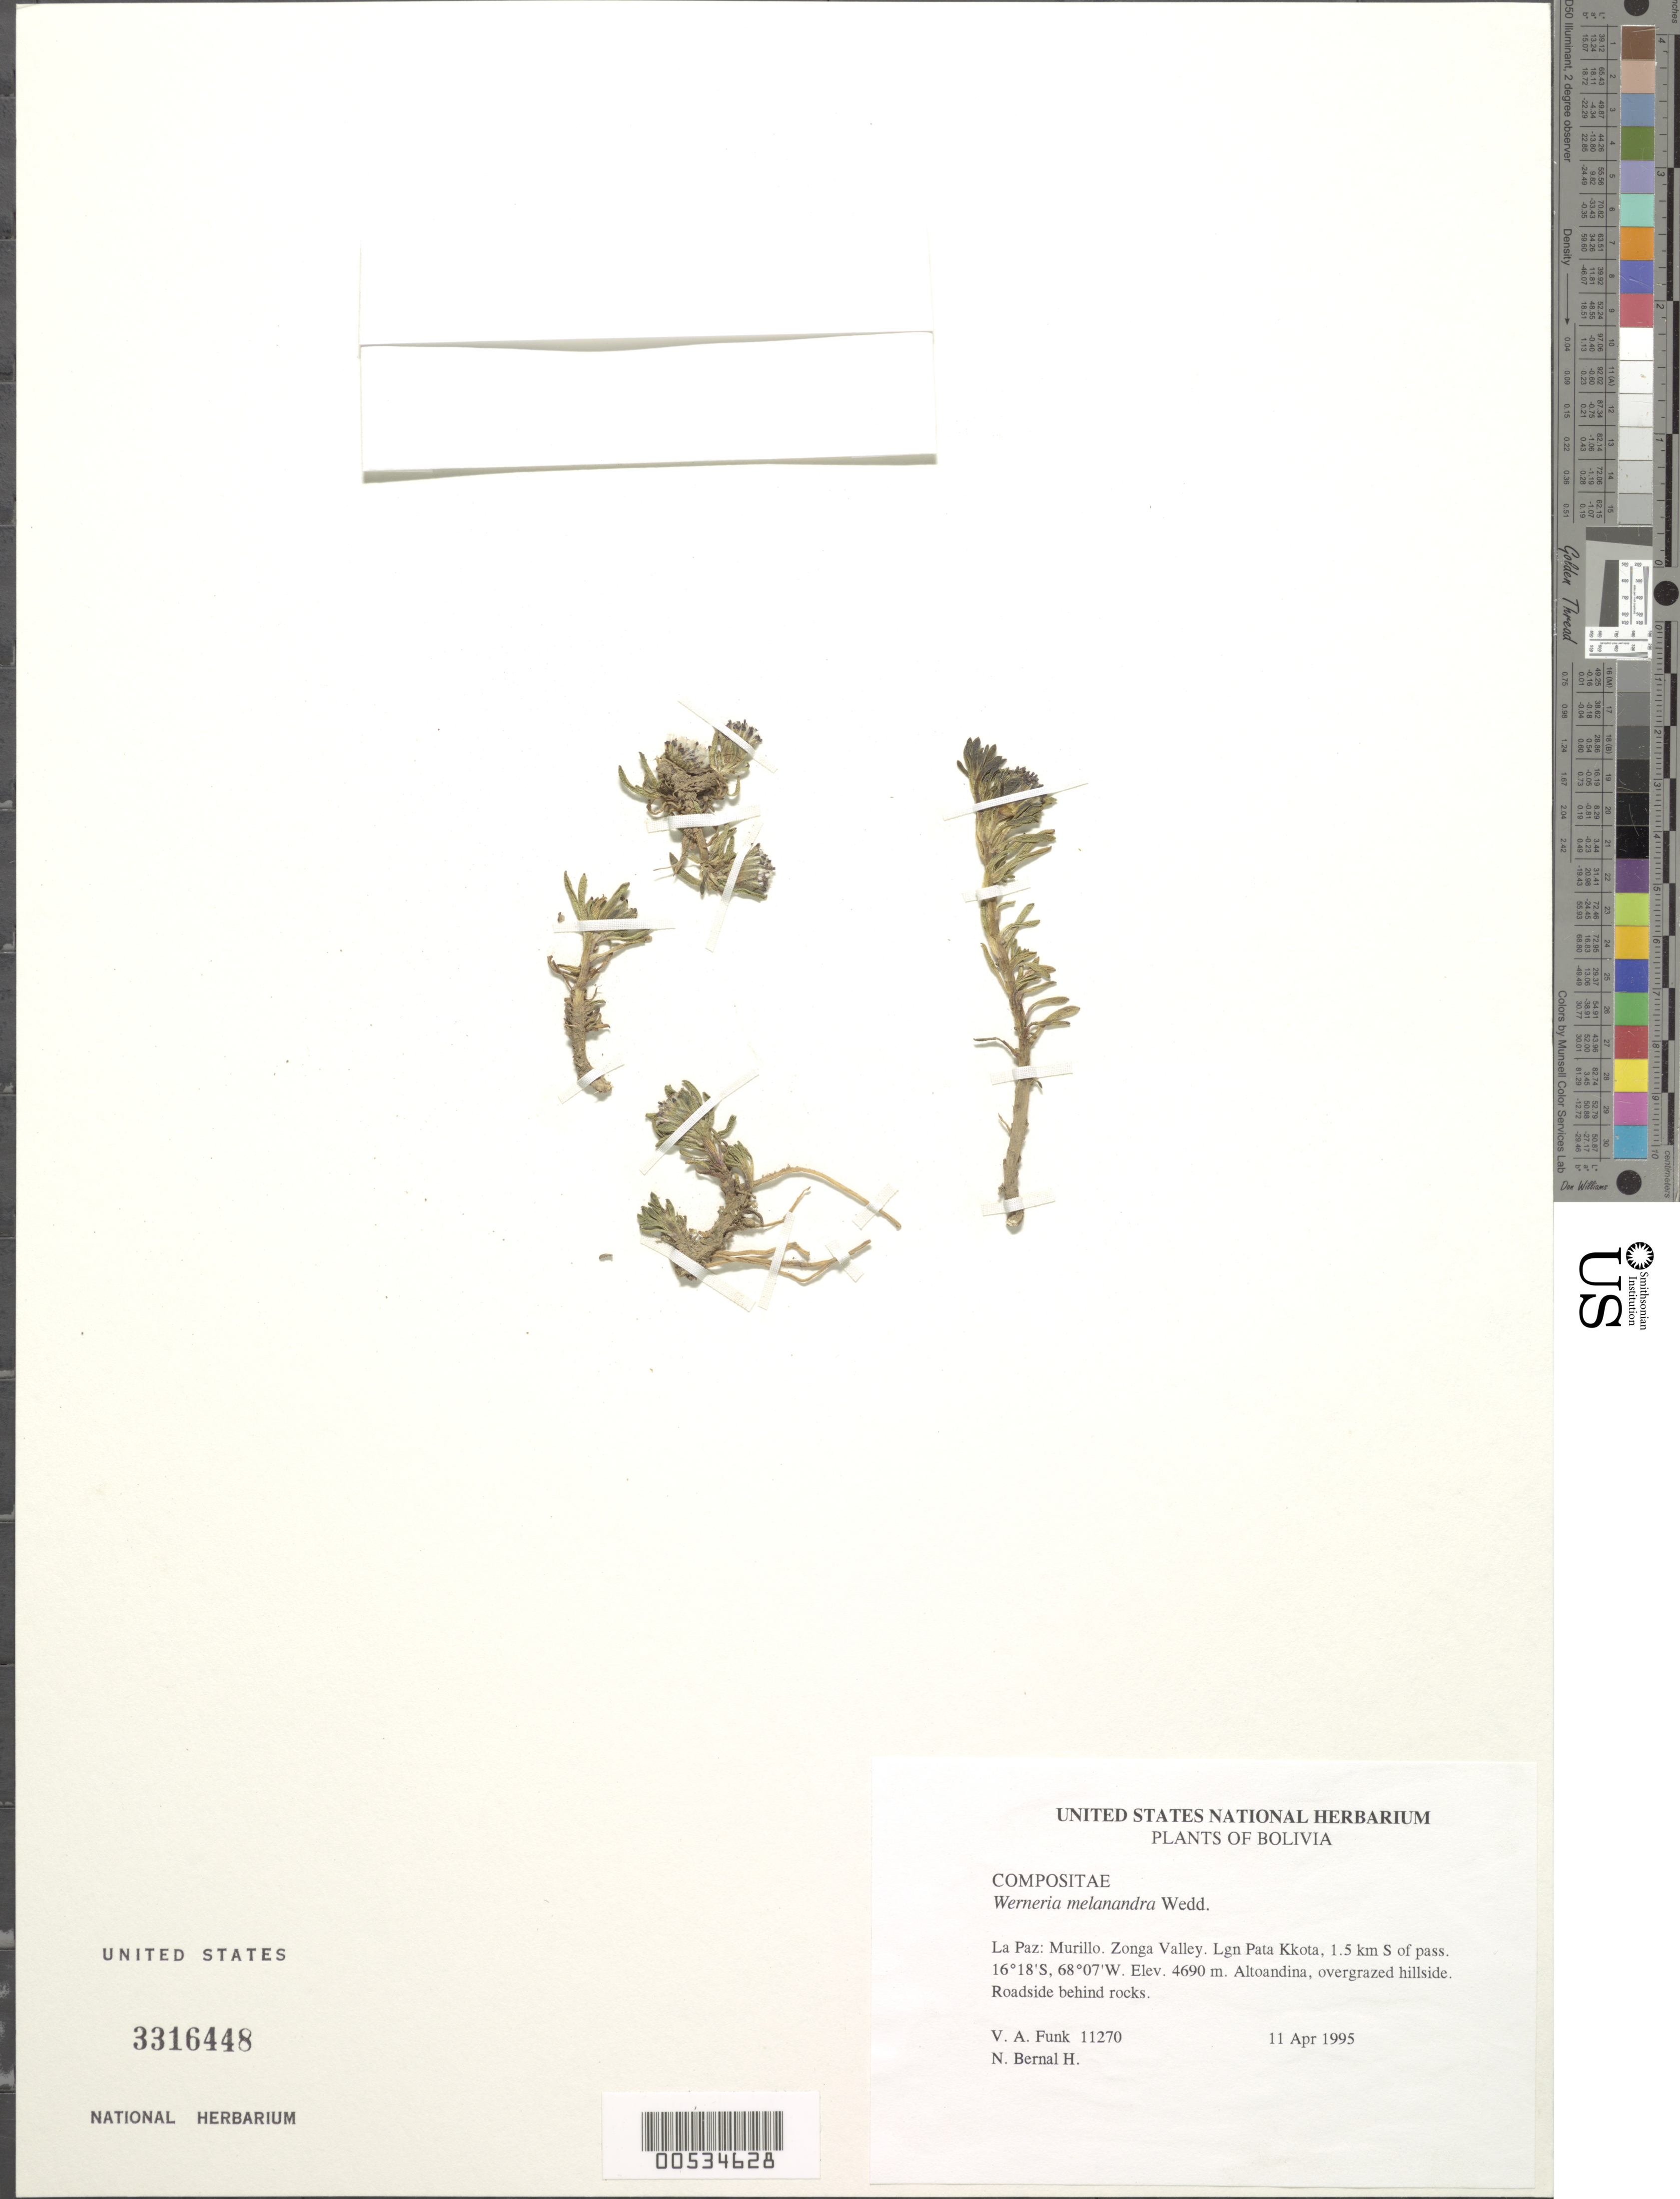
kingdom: Plantae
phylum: Tracheophyta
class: Magnoliopsida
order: Asterales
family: Asteraceae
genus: Werneria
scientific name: Werneria melanandra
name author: Wedd.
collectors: V. Funk & N. Bernal H.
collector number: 11270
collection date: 1995-04-11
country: Bolivia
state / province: La Paz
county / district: Murillo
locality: Zongo Valley. Lgn. Pata Kkota, 1.5 km S of pass.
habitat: Altoandina, overgrazed hillside. Road behind rocks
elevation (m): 4690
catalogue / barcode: US 3316448